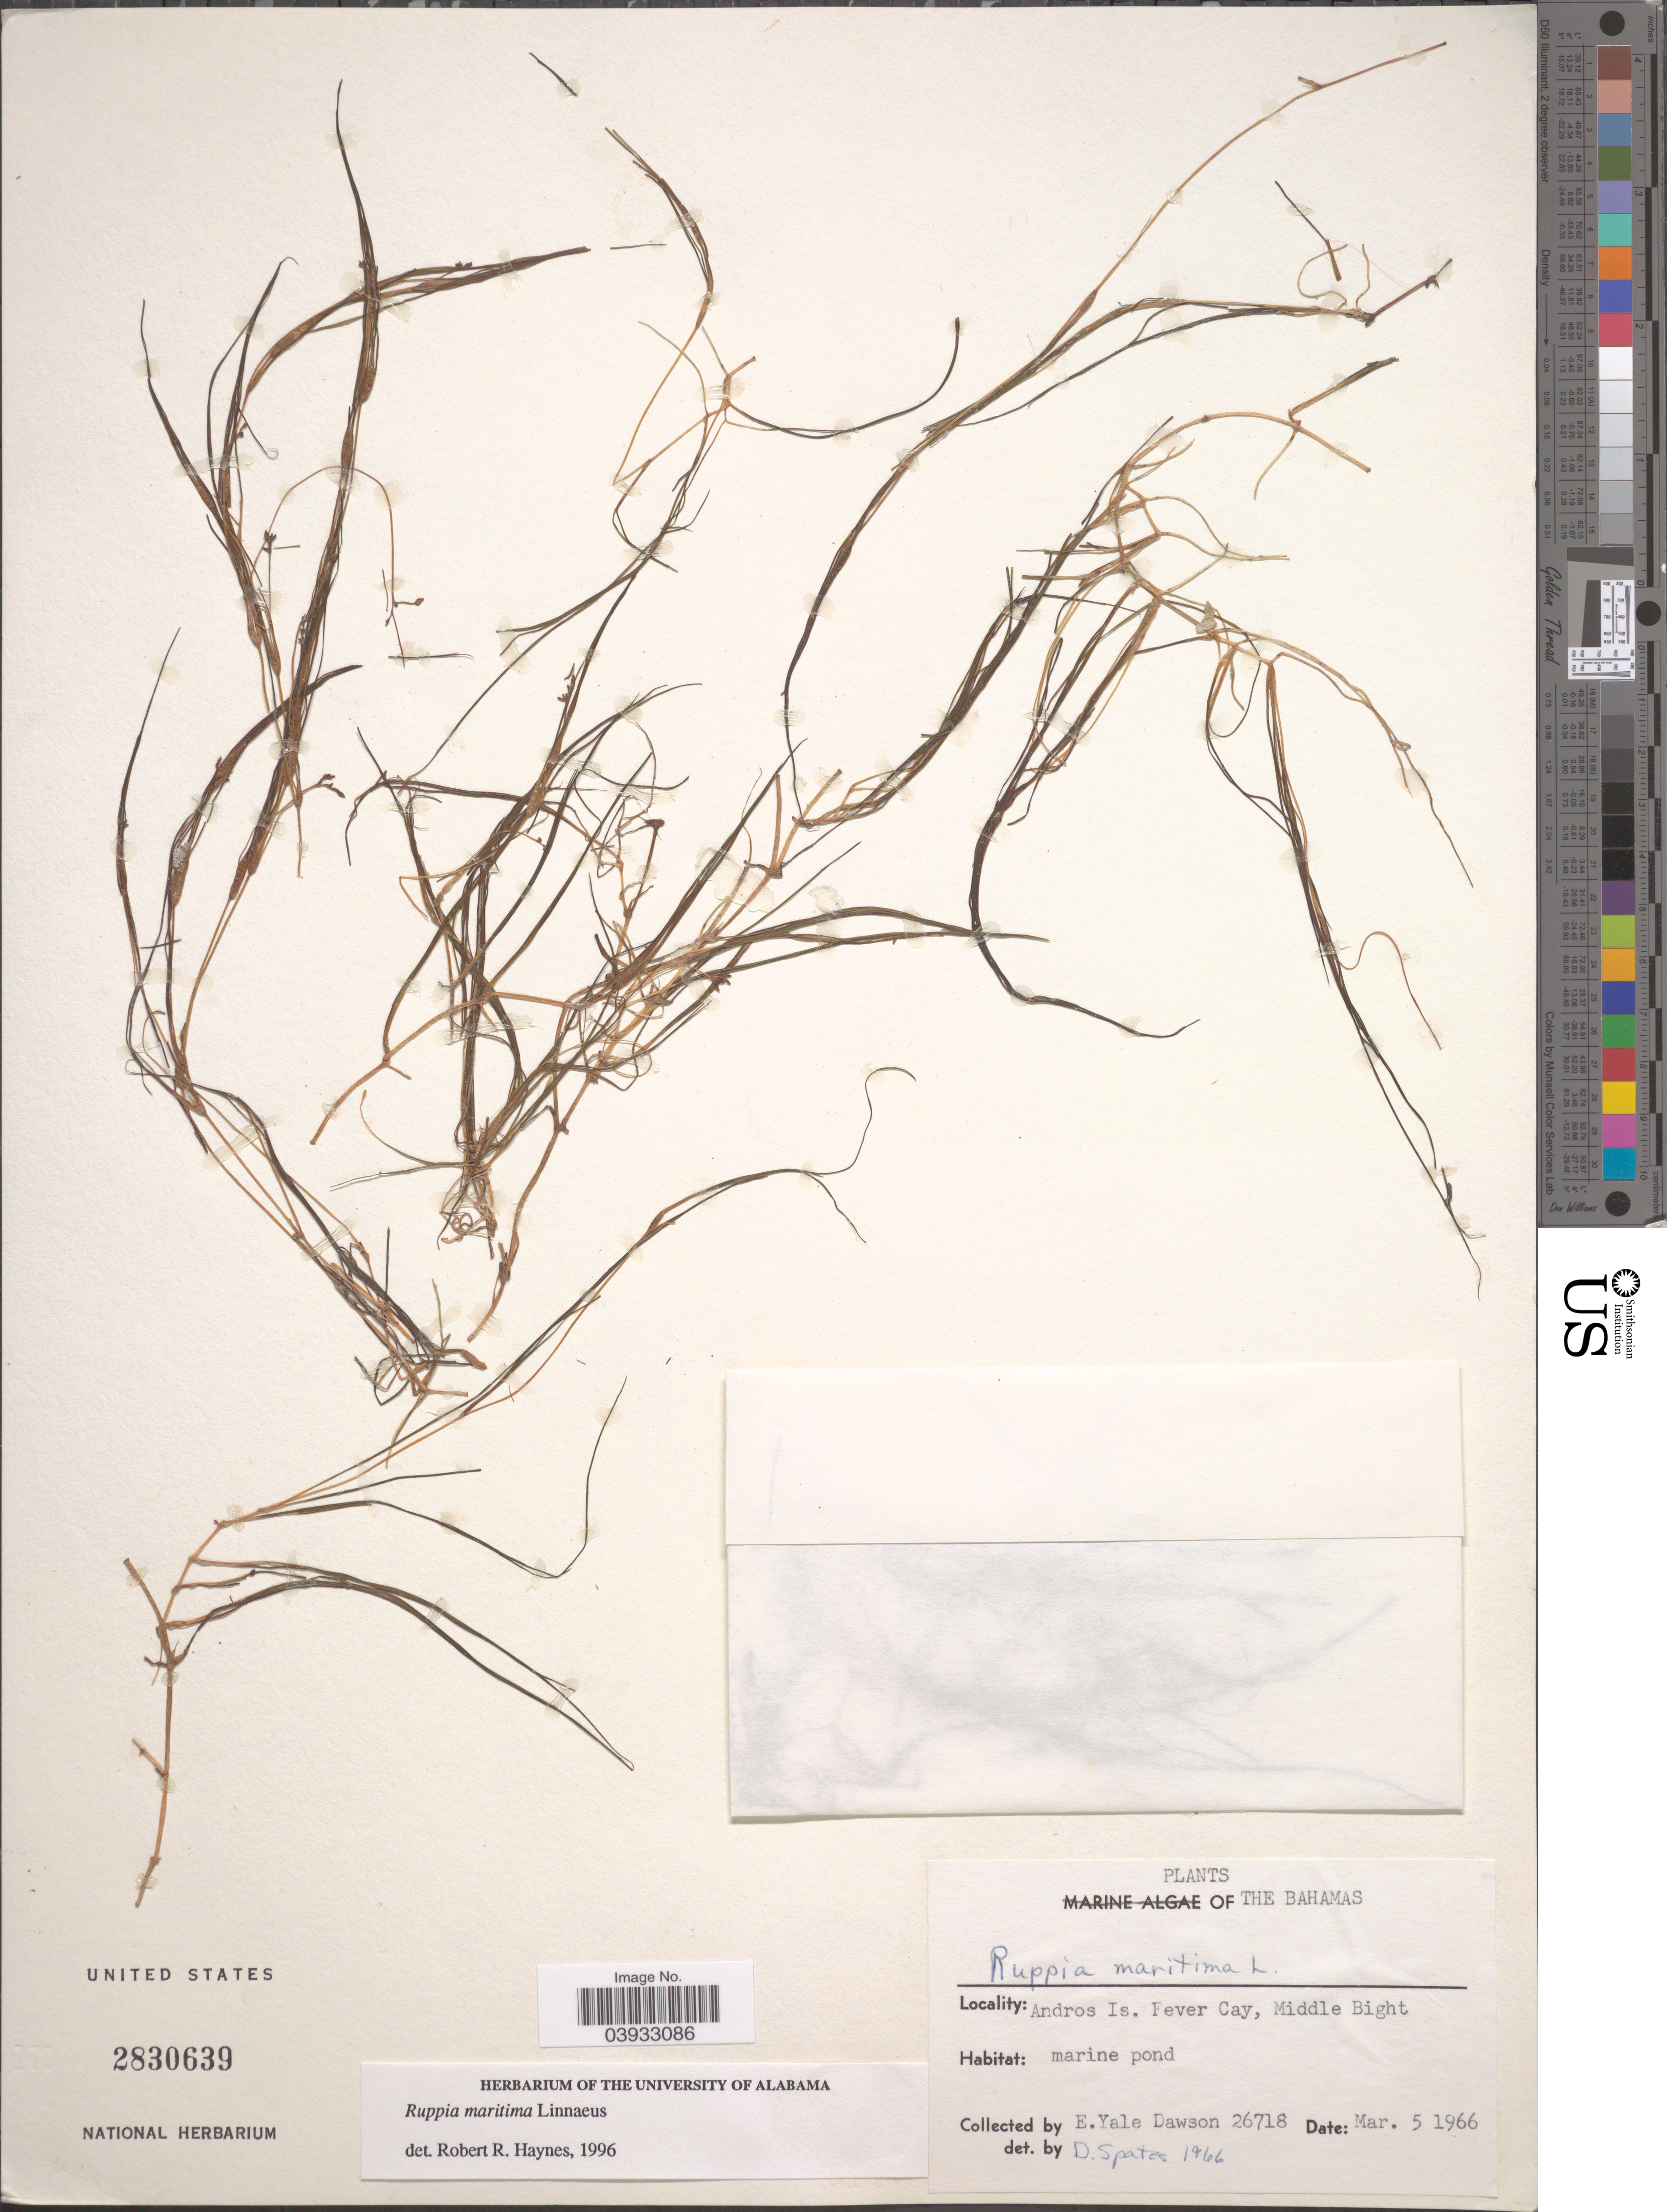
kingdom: Plantae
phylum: Tracheophyta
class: Liliopsida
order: Alismatales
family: Ruppiaceae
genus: Ruppia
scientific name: Ruppia maritima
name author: L.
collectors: N. Yensen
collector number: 26718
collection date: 1966-03-05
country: Bahamas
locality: Andros Is. Fever Cay, Middle Bight.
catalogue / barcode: US 2830639